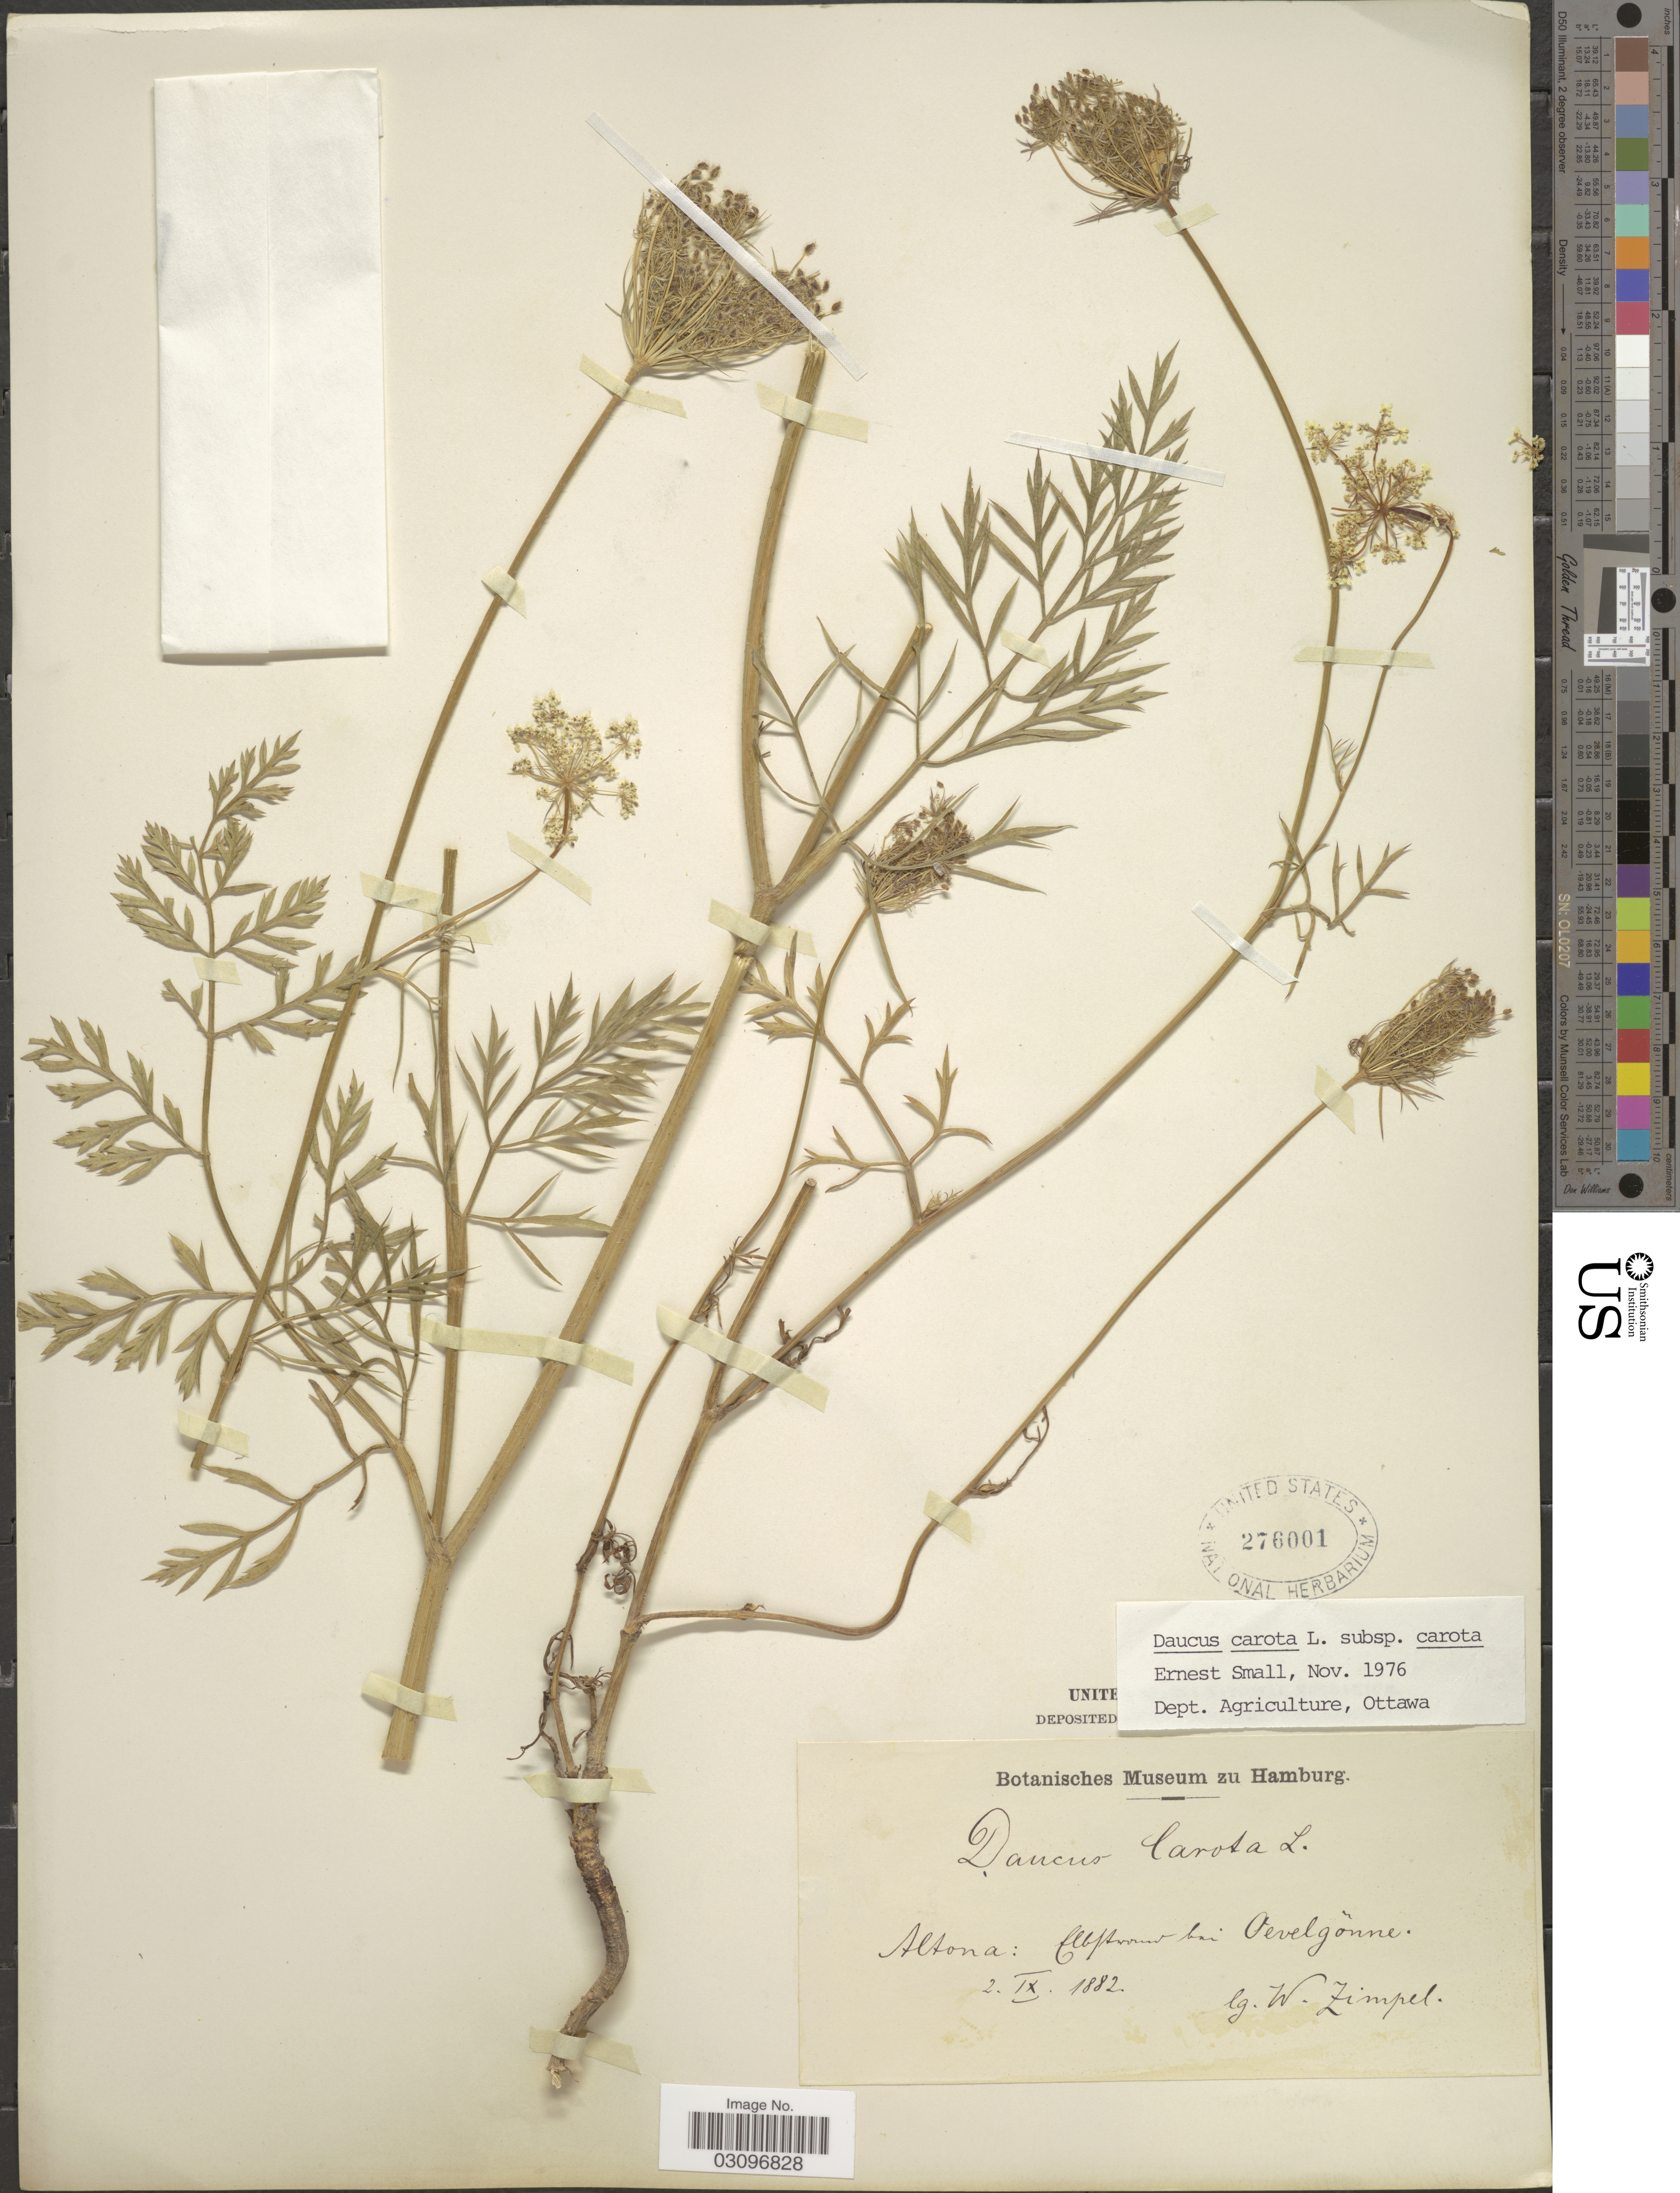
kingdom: Plantae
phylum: Tracheophyta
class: Magnoliopsida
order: Apiales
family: Apiaceae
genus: Daucus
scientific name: Daucus carota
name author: L.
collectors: W. Zimpel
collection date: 1882-09-02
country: Germany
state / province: Hamburg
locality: Altona: Alb [illegible text] bai Oevelgönne.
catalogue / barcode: US 276001